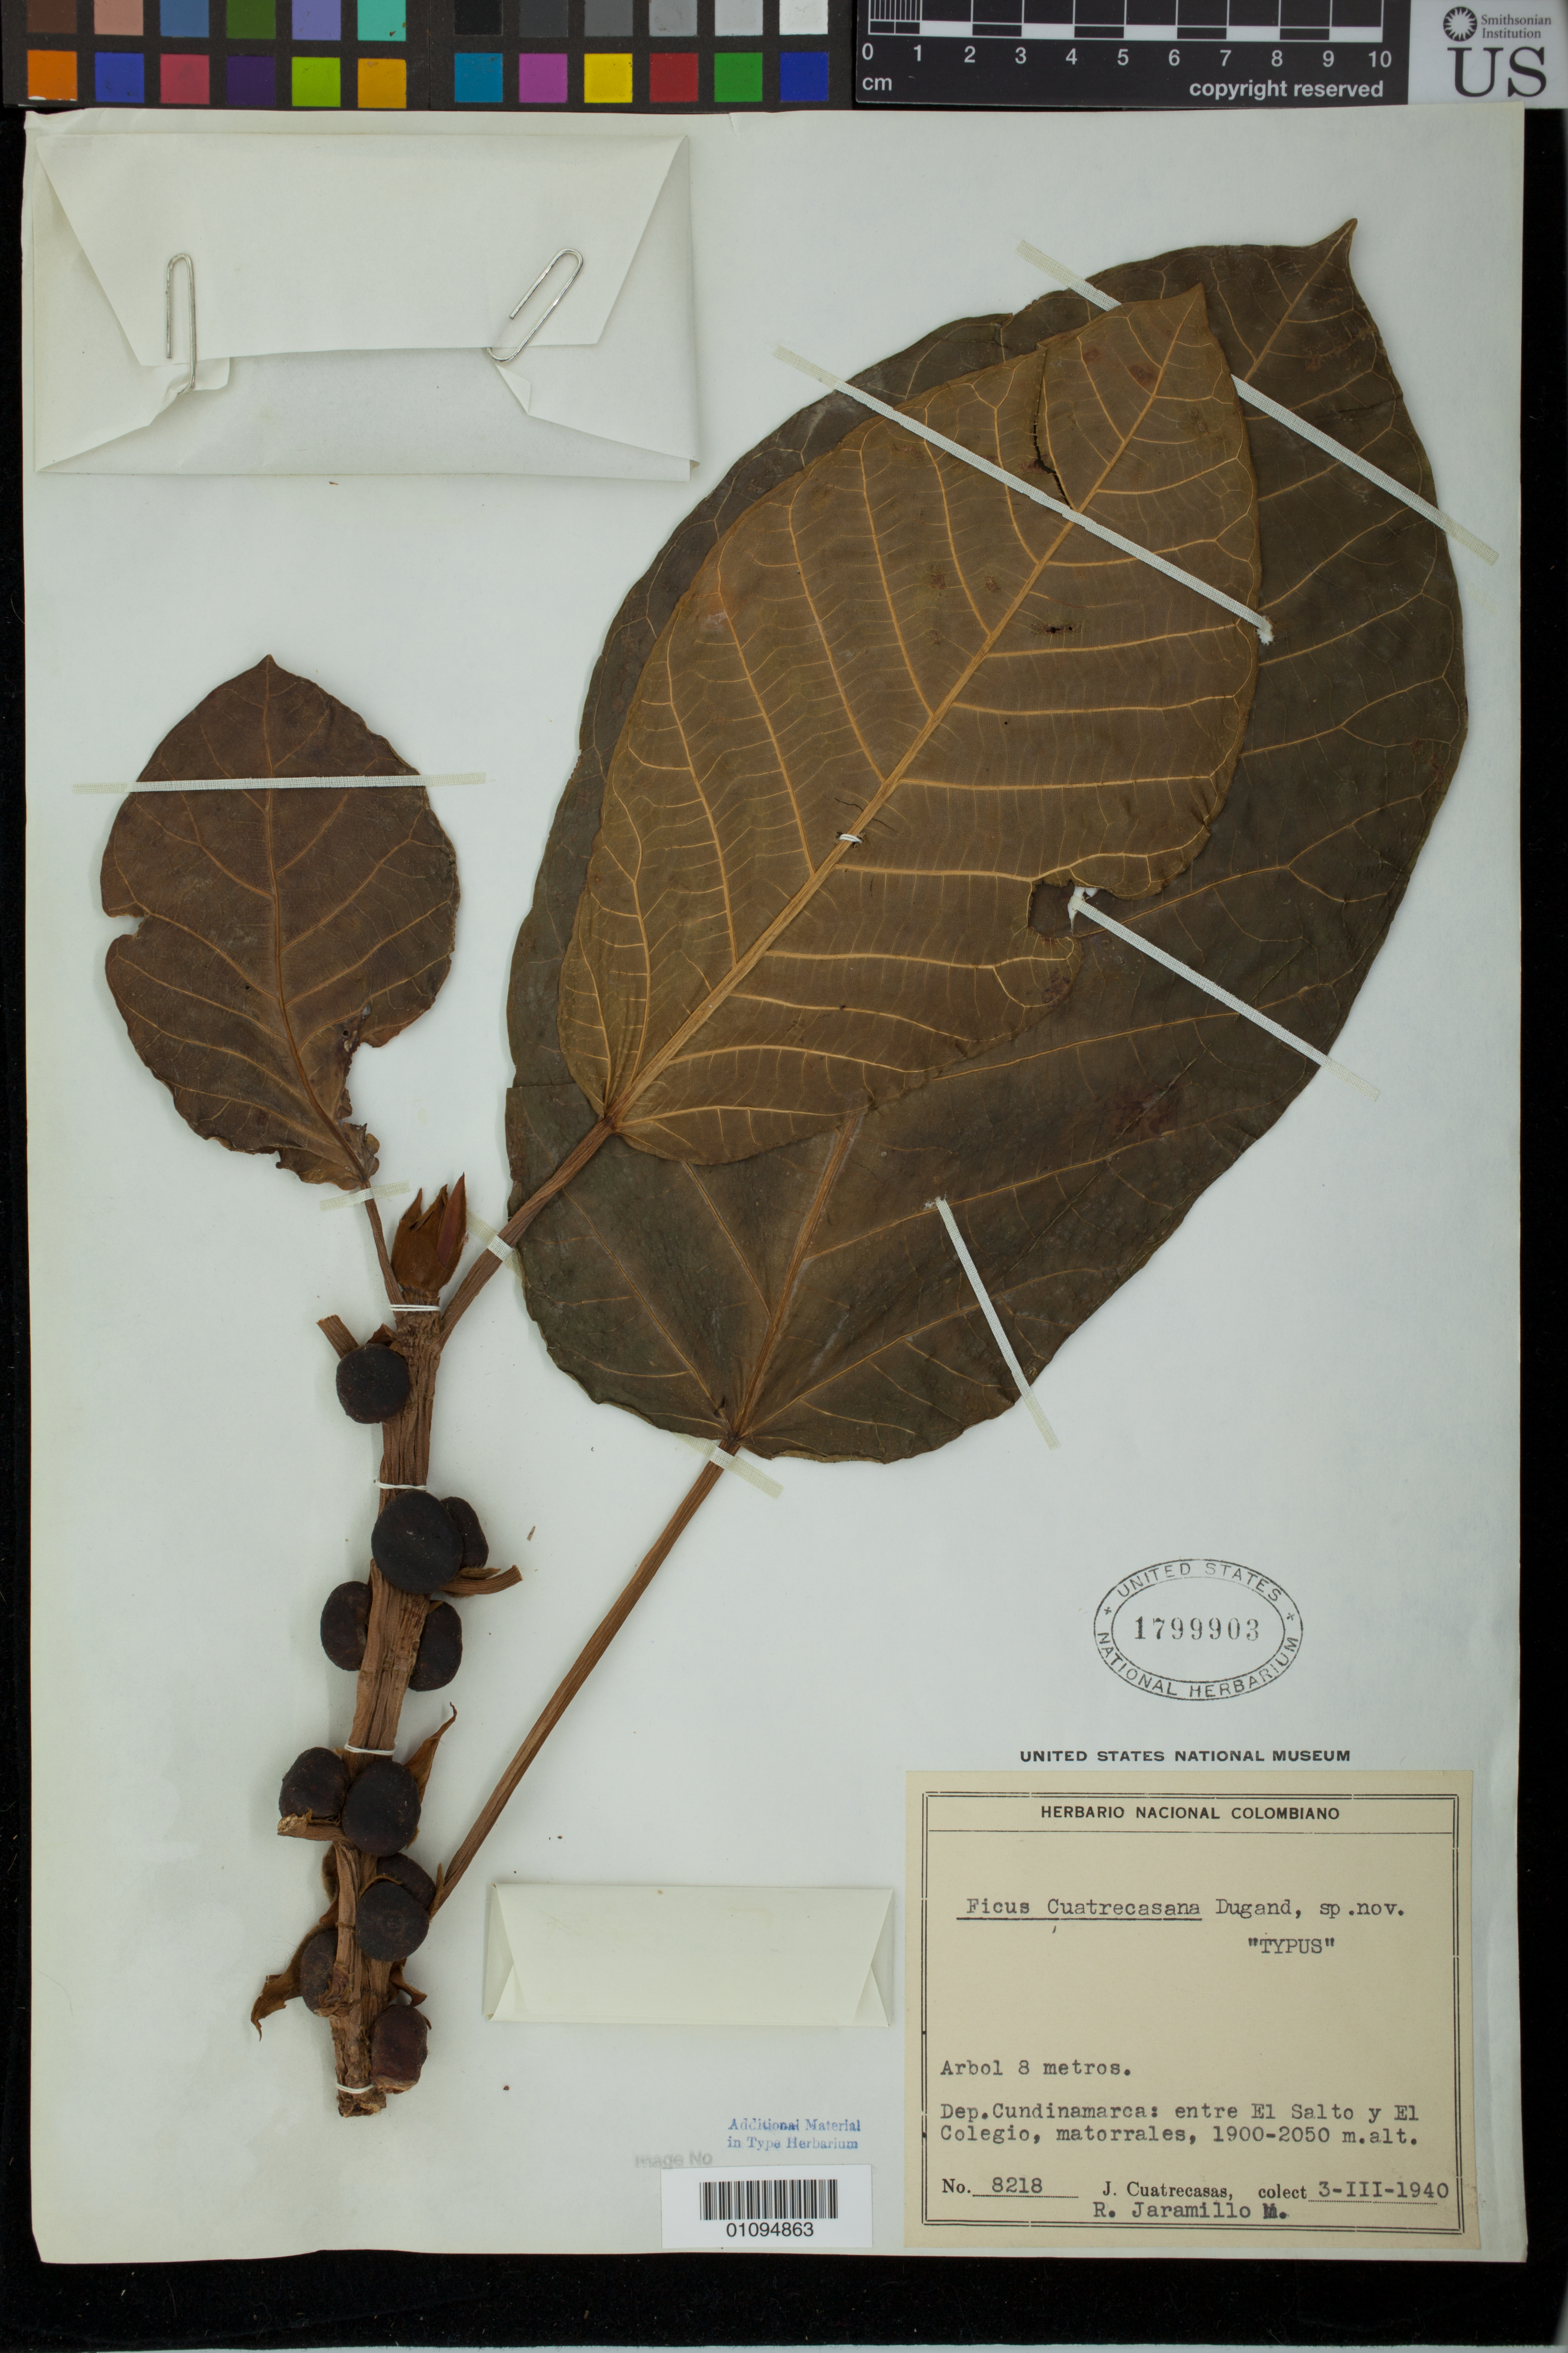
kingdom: Plantae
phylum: Tracheophyta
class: Magnoliopsida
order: Rosales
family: Moraceae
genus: Ficus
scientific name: Ficus cuatrecasasiana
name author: Dugand G.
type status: Isotype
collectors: J. Cuatrecasas & R. Jaramillo M.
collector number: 8218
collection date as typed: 03 Mar 1940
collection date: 1940-03-03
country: Colombia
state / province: Cundinamarca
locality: Between El Salto and El Colegio.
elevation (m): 1900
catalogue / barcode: US 1799903